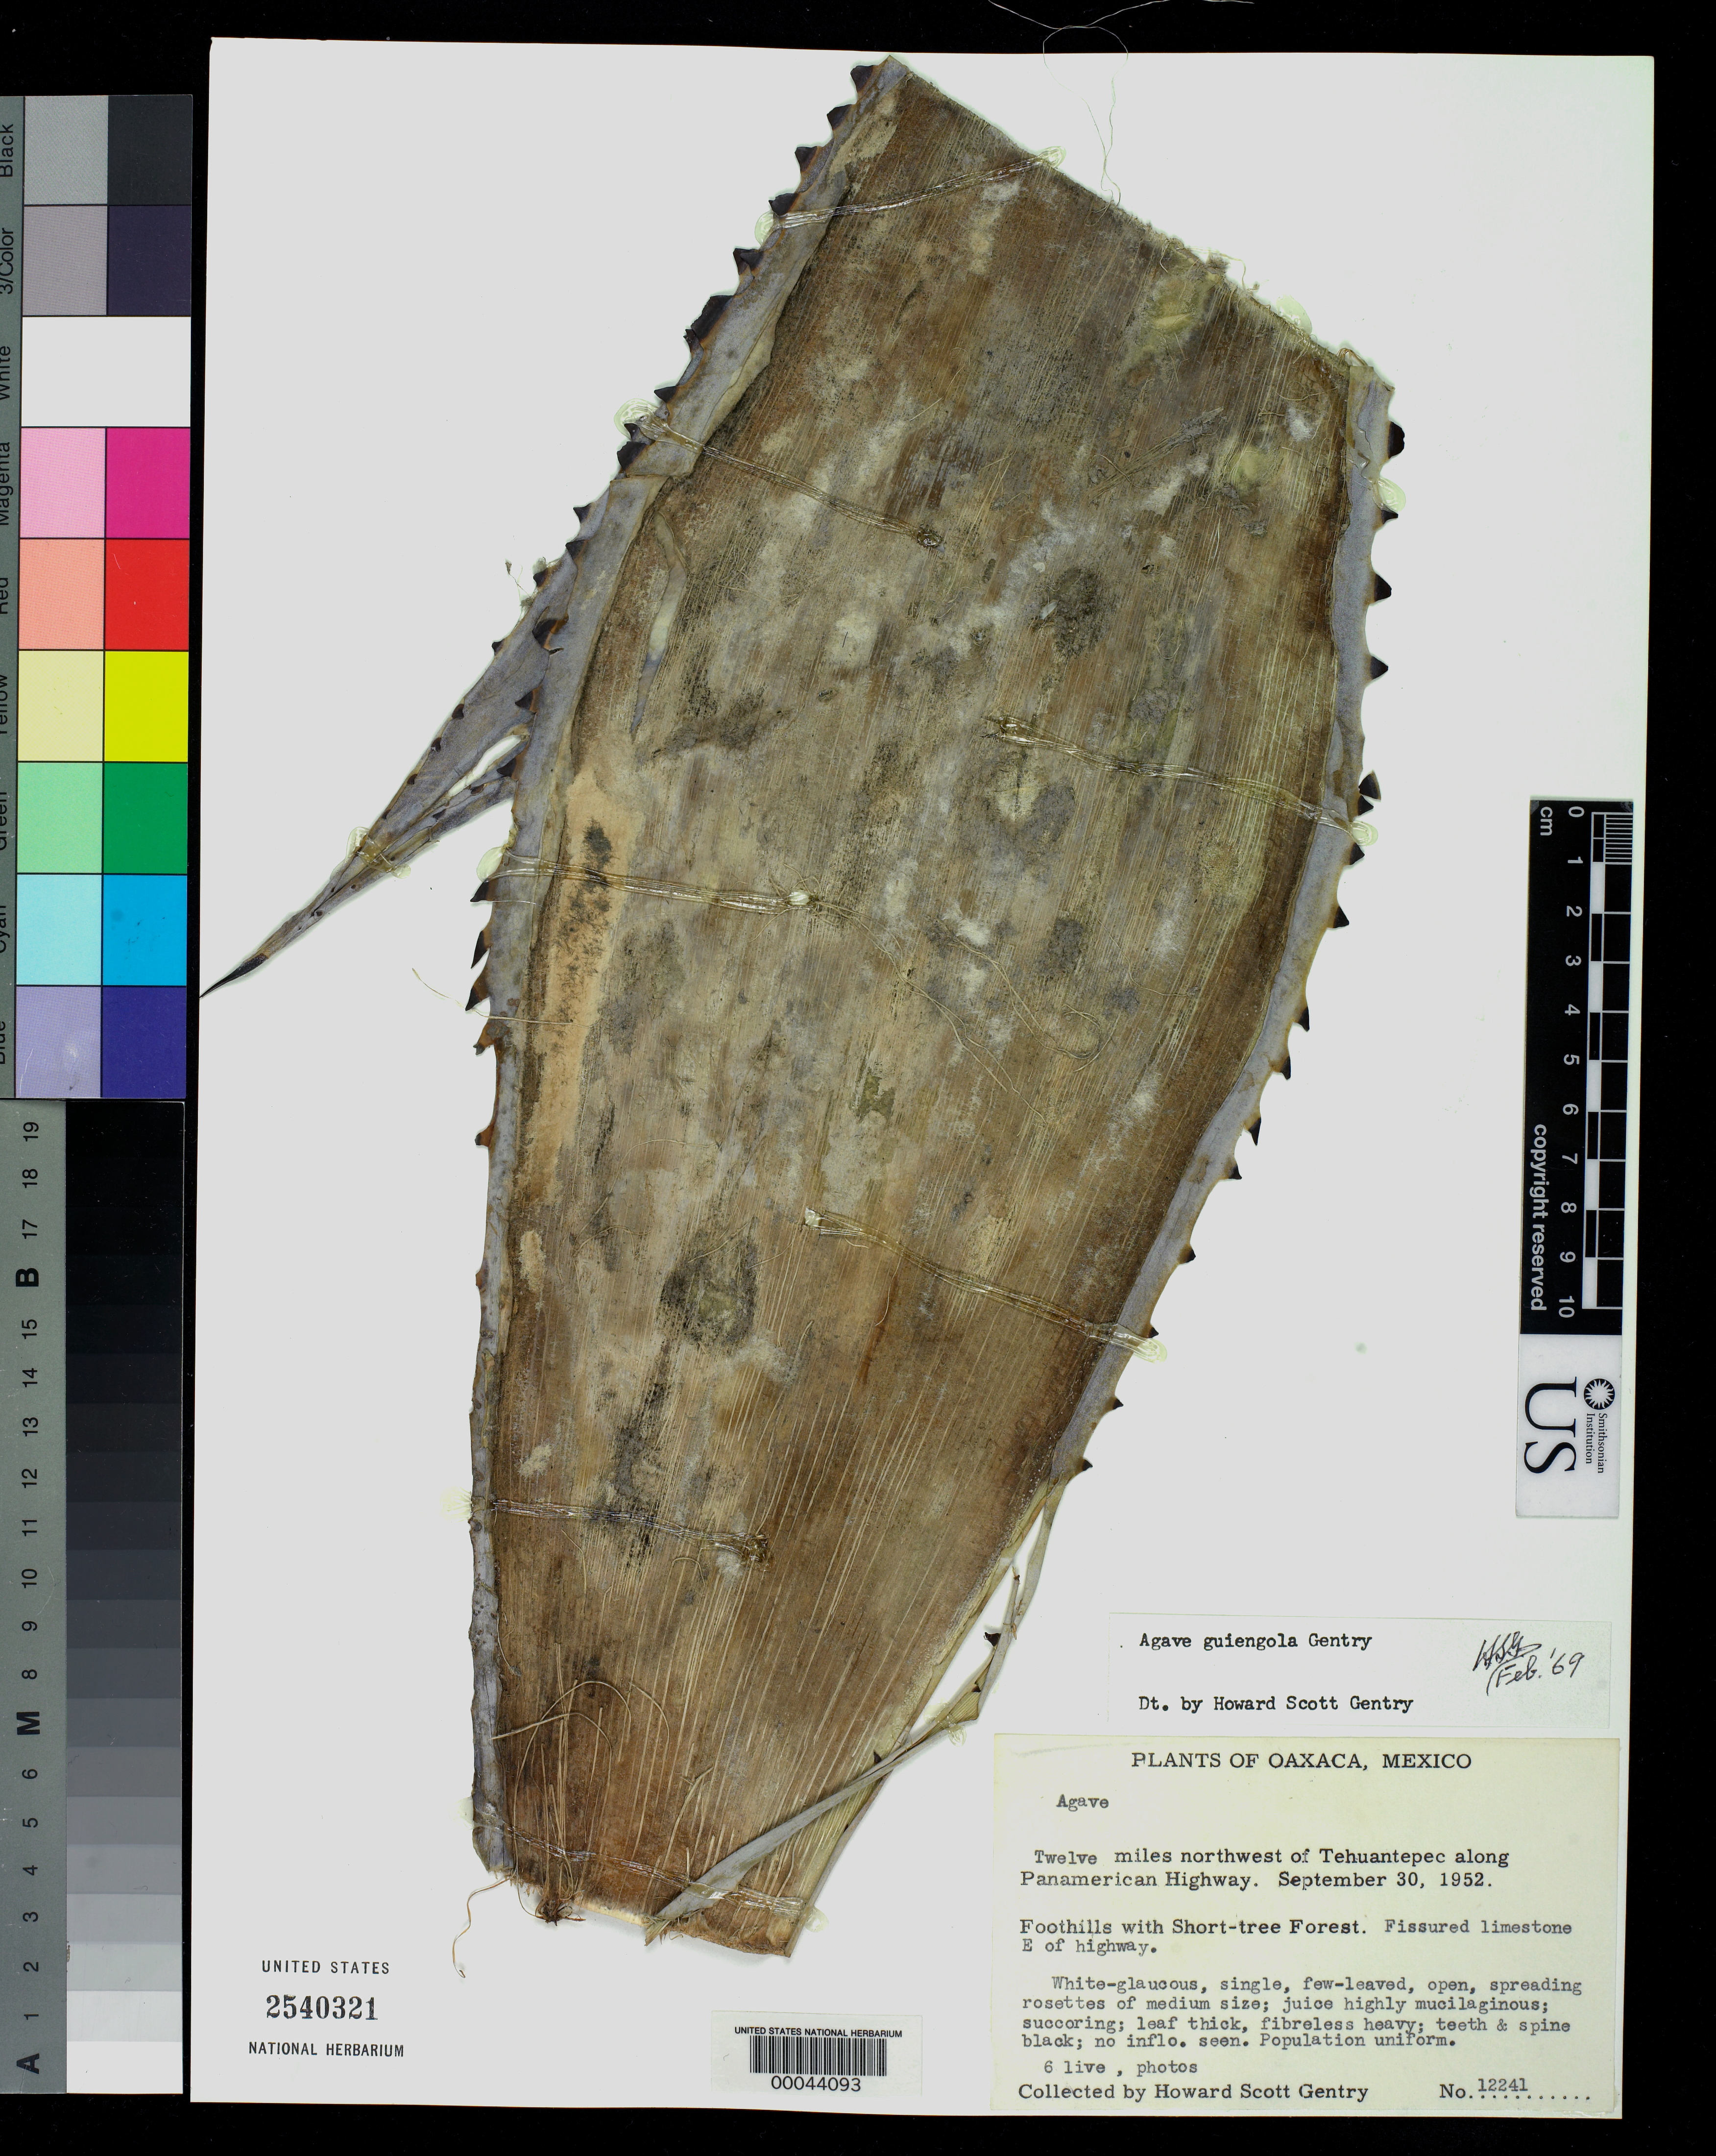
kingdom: Plantae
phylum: Tracheophyta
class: Liliopsida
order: Asparagales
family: Asparagaceae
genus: Agave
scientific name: Agave guiengola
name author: Gentry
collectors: H. S. Gentry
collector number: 12241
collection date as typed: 30 Sep 1952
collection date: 1952-09-30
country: Mexico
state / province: Oaxaca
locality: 12 mi NW of Tehuantepec along panamerican highway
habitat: Foothills with short tree forest; fissured limestone e of hwy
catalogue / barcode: US 2540321